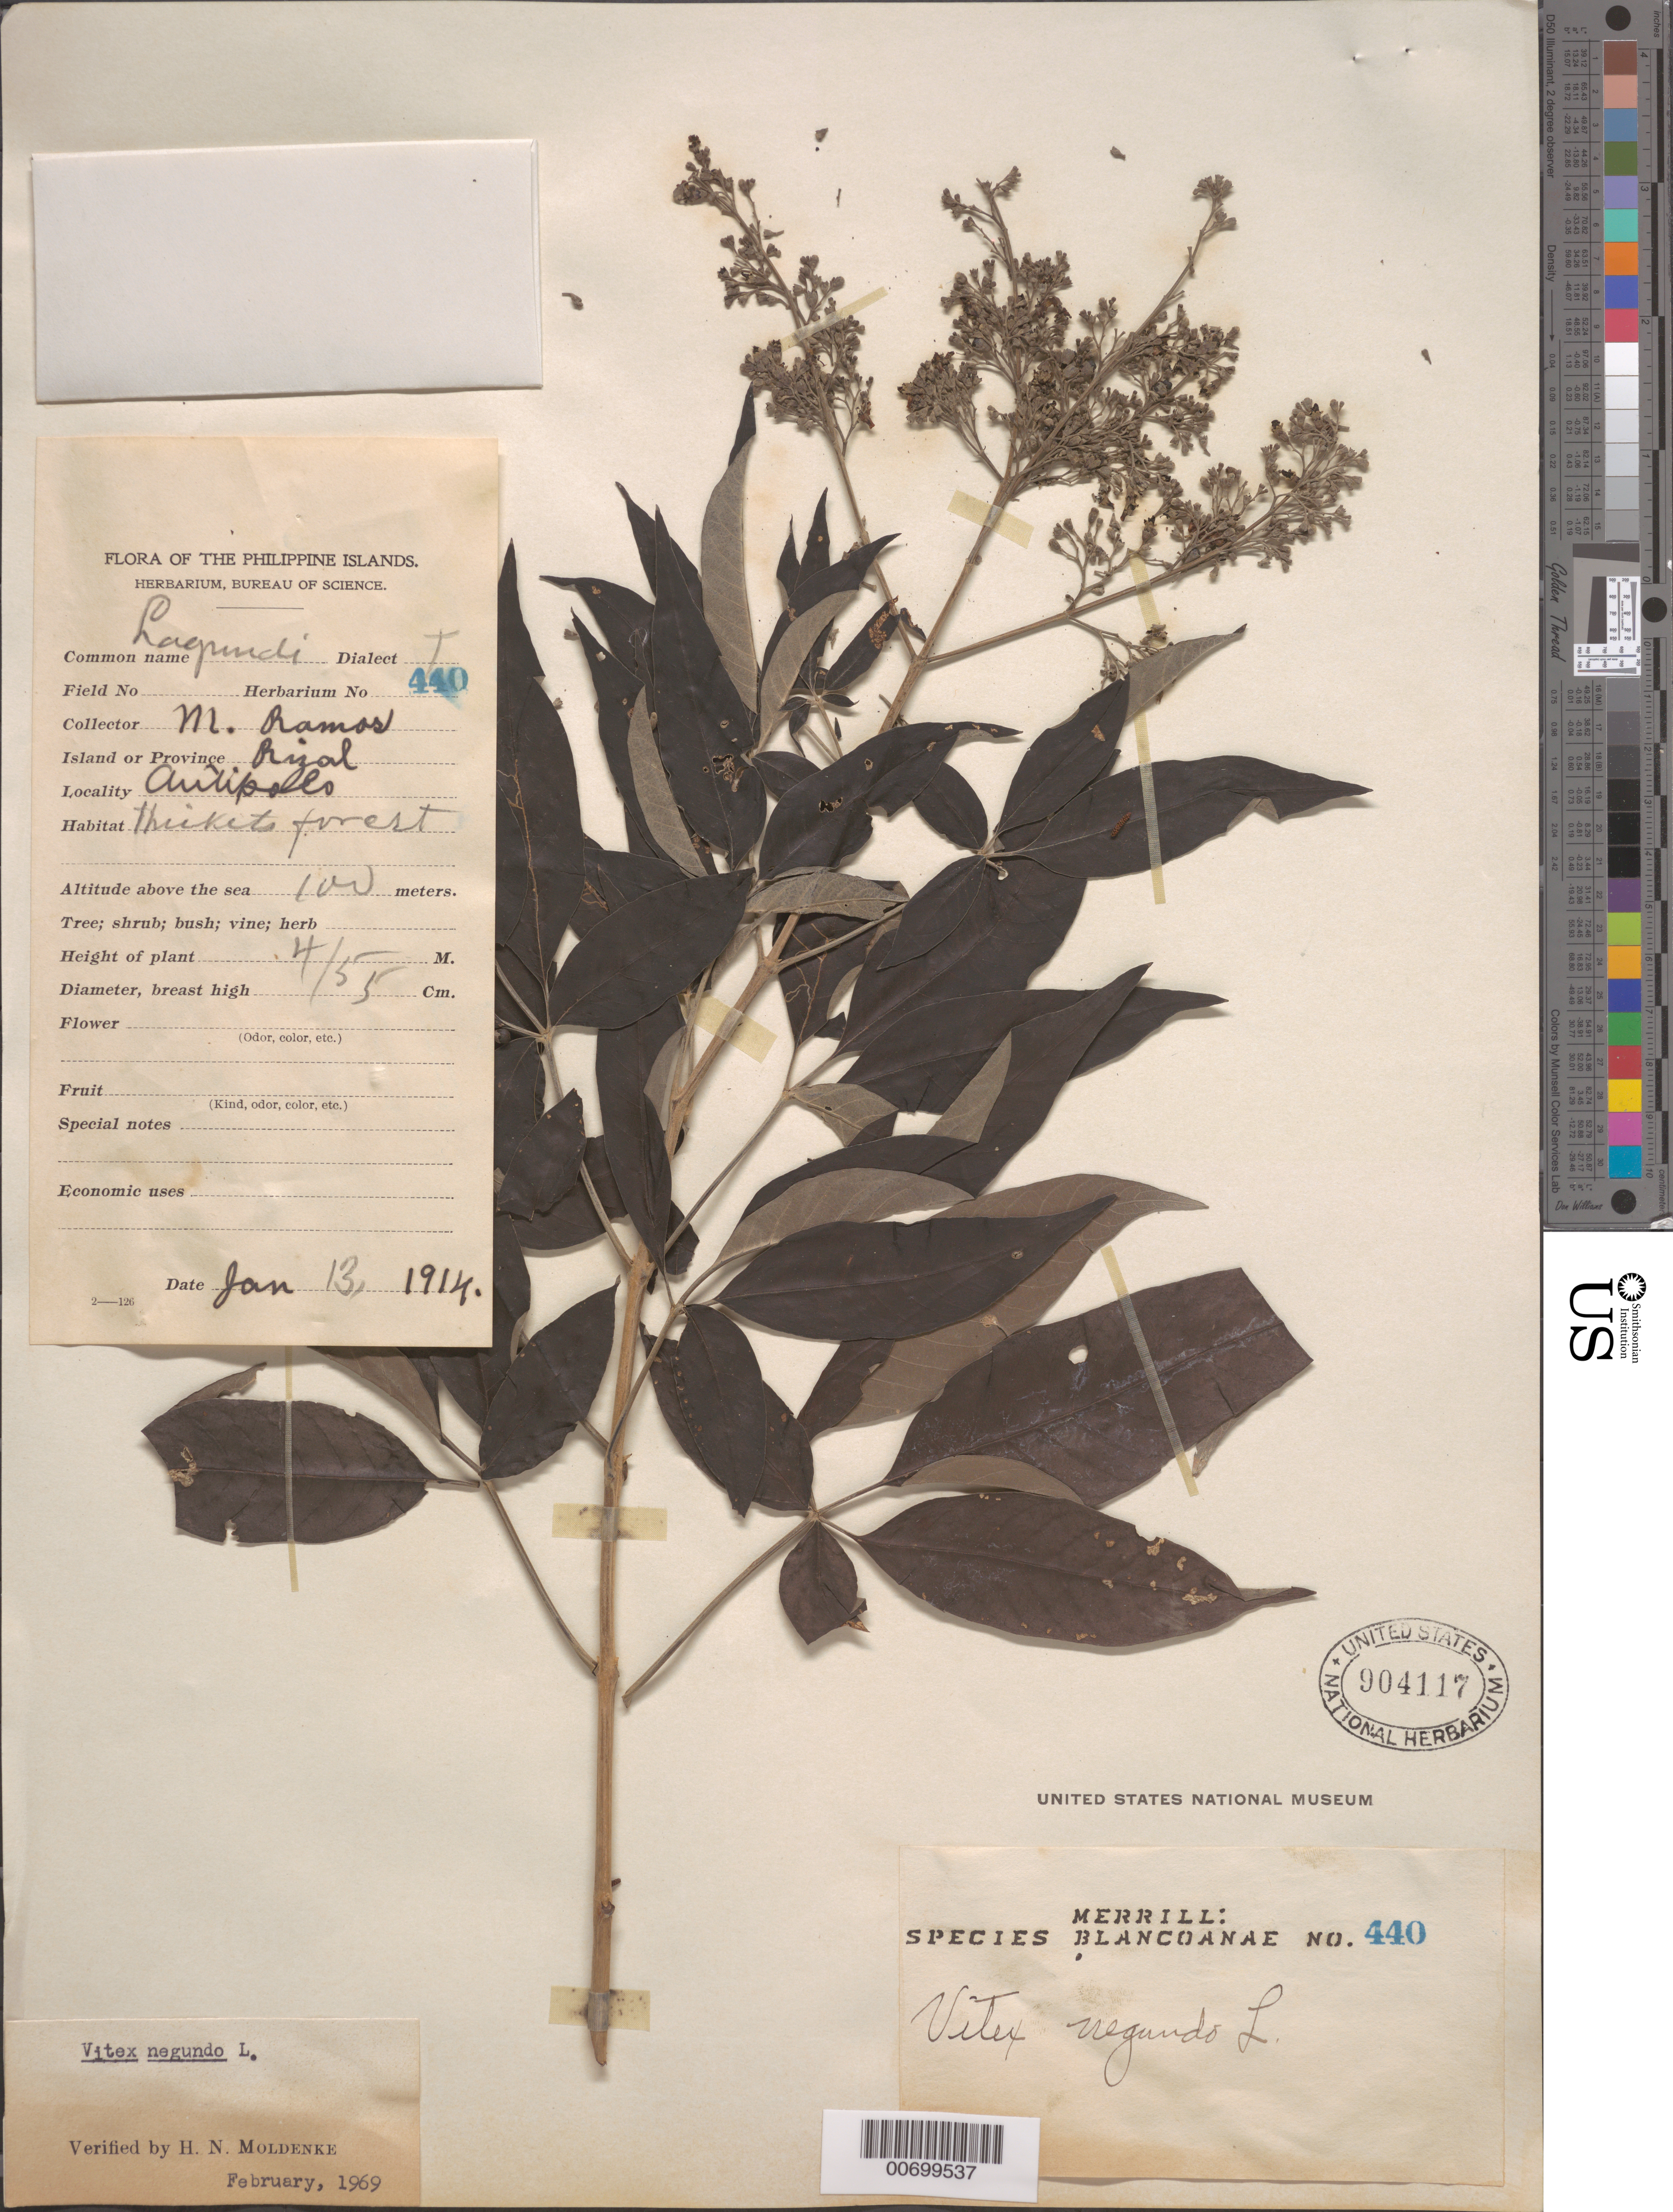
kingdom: Plantae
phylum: Tracheophyta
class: Magnoliopsida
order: Lamiales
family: Lamiaceae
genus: Vitex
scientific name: Vitex negundo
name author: L.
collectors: M. Ramos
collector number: Sp. Blancoan. 0440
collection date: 1914-01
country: Philippines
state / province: Calabarzon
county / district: Rizal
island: Luzon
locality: Antipolo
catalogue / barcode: US 904117